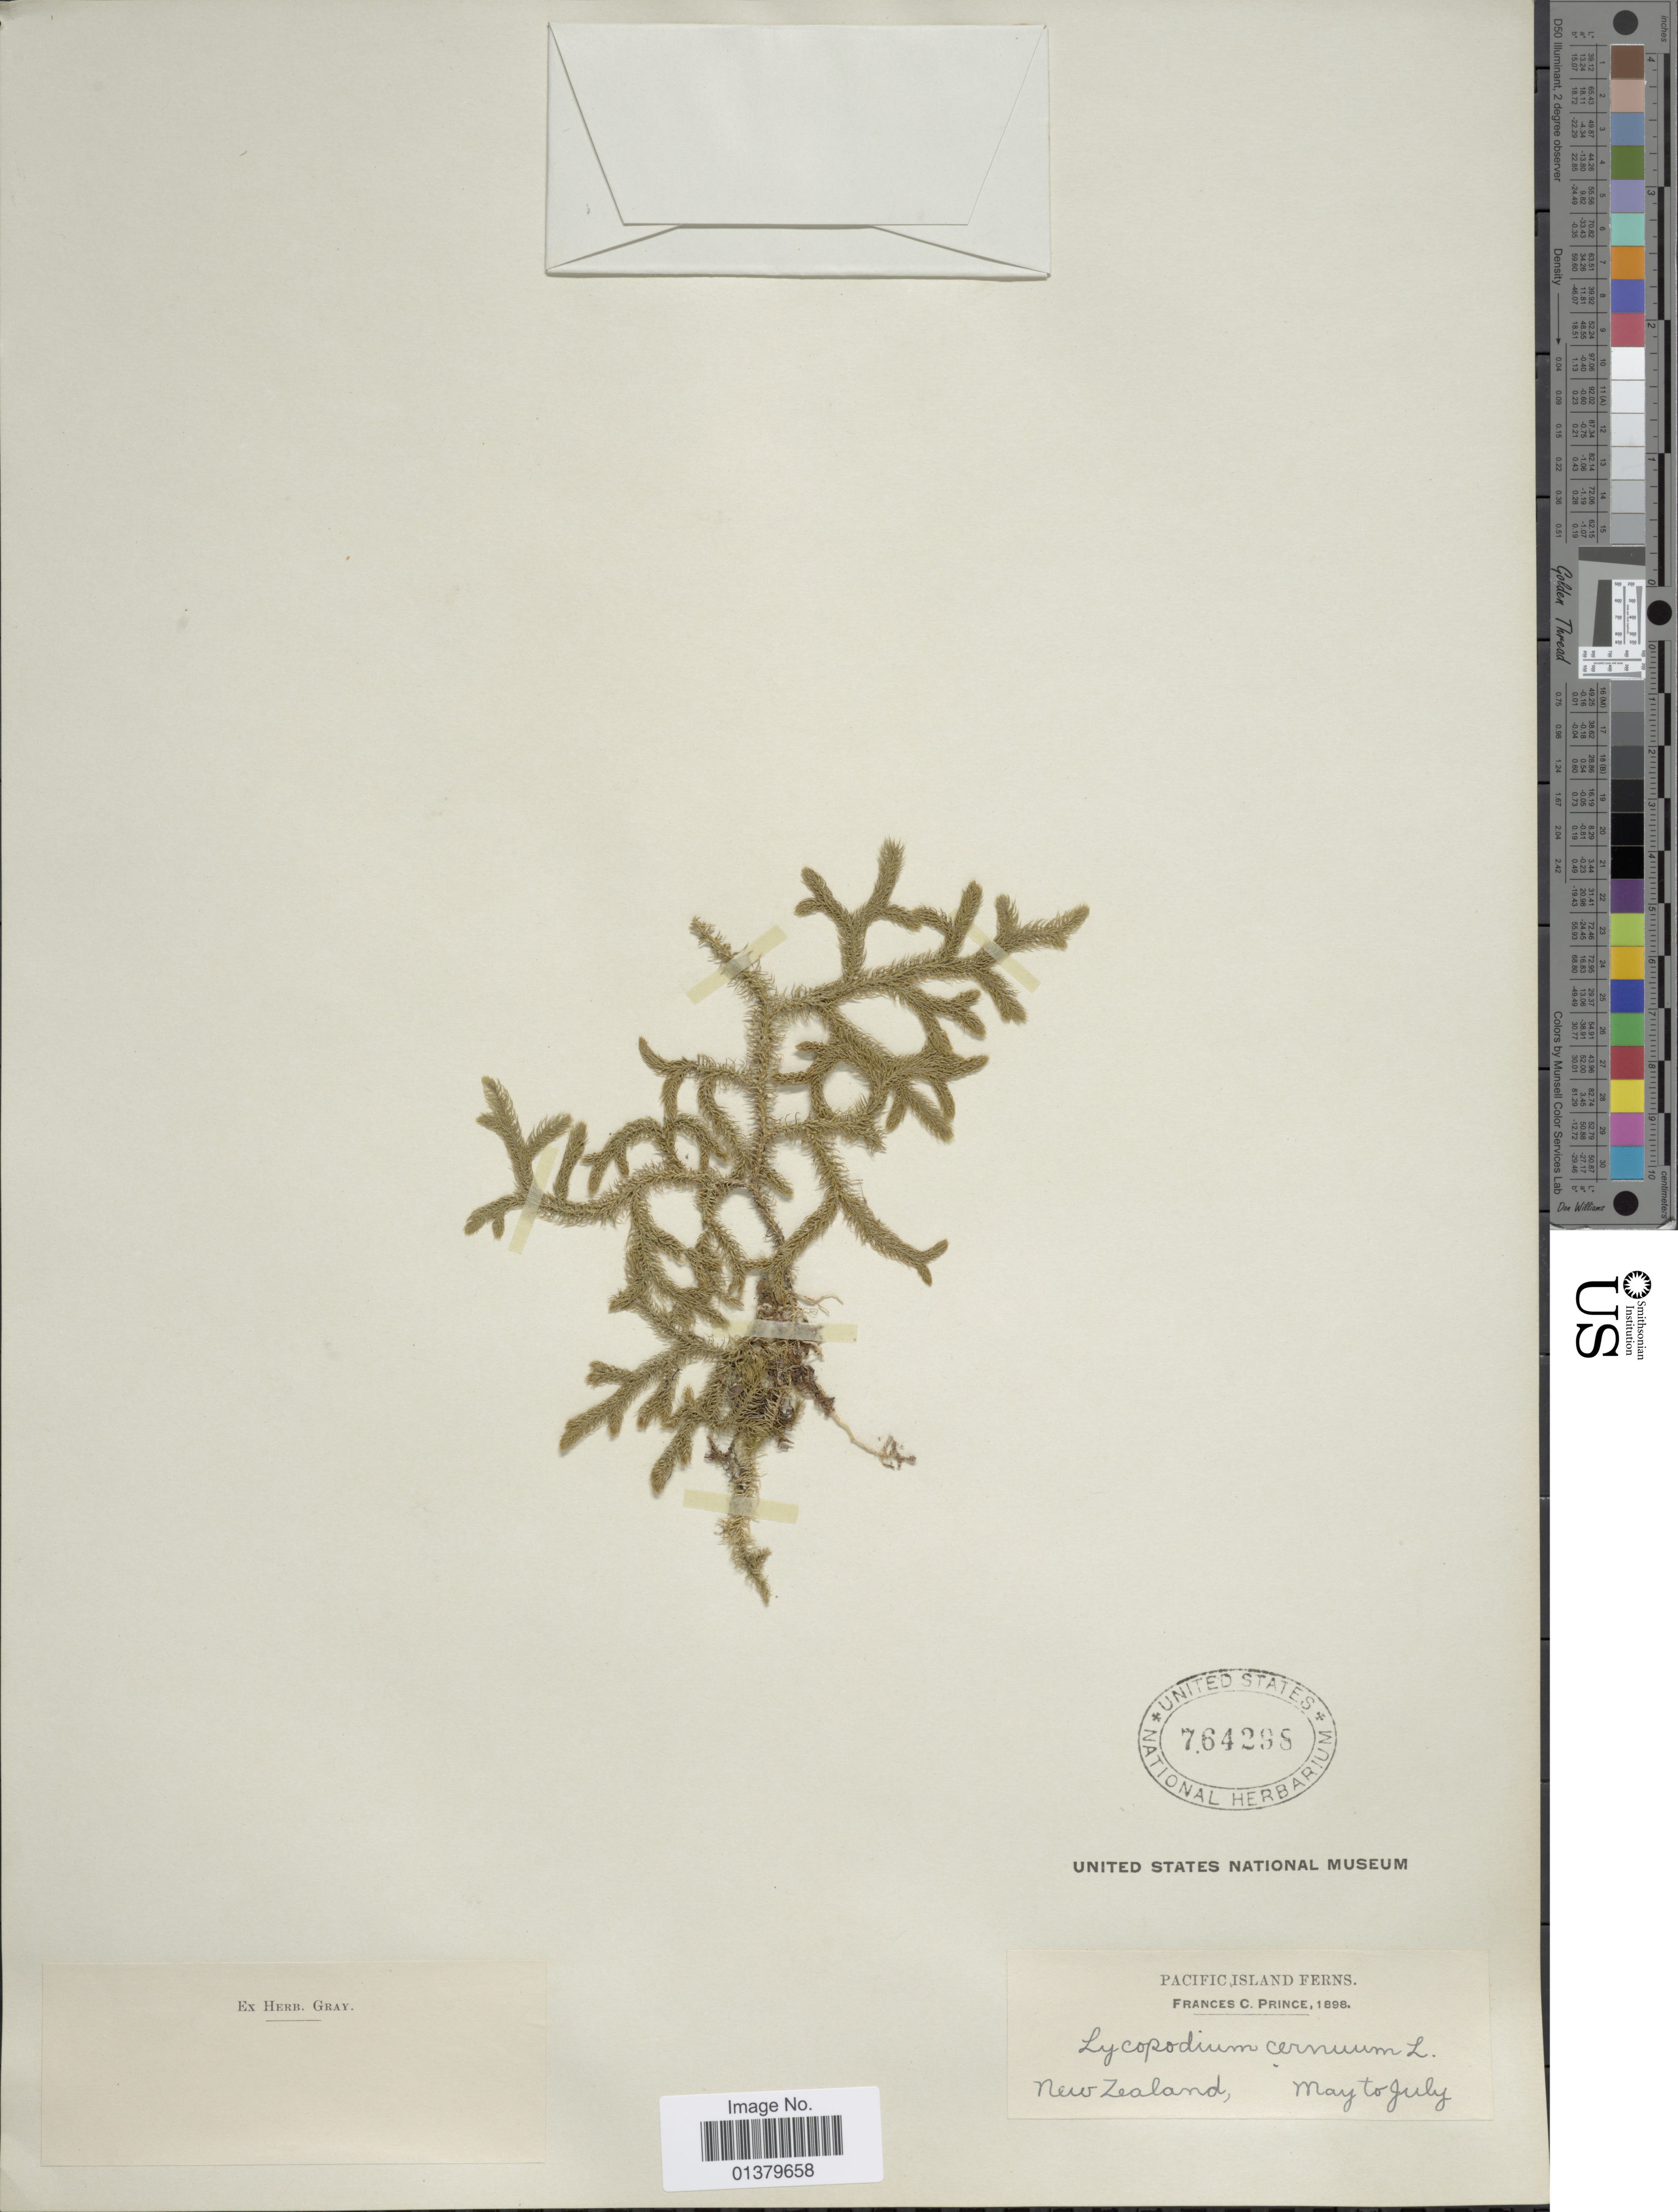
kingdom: Plantae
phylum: Tracheophyta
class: Lycopodiopsida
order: Lycopodiales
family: Lycopodiaceae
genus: Palhinhaea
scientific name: Palhinhaea cernua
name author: (L.) Vasc. & Franco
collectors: F. Prince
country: New Zealand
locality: Pacific Island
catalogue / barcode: US 764298